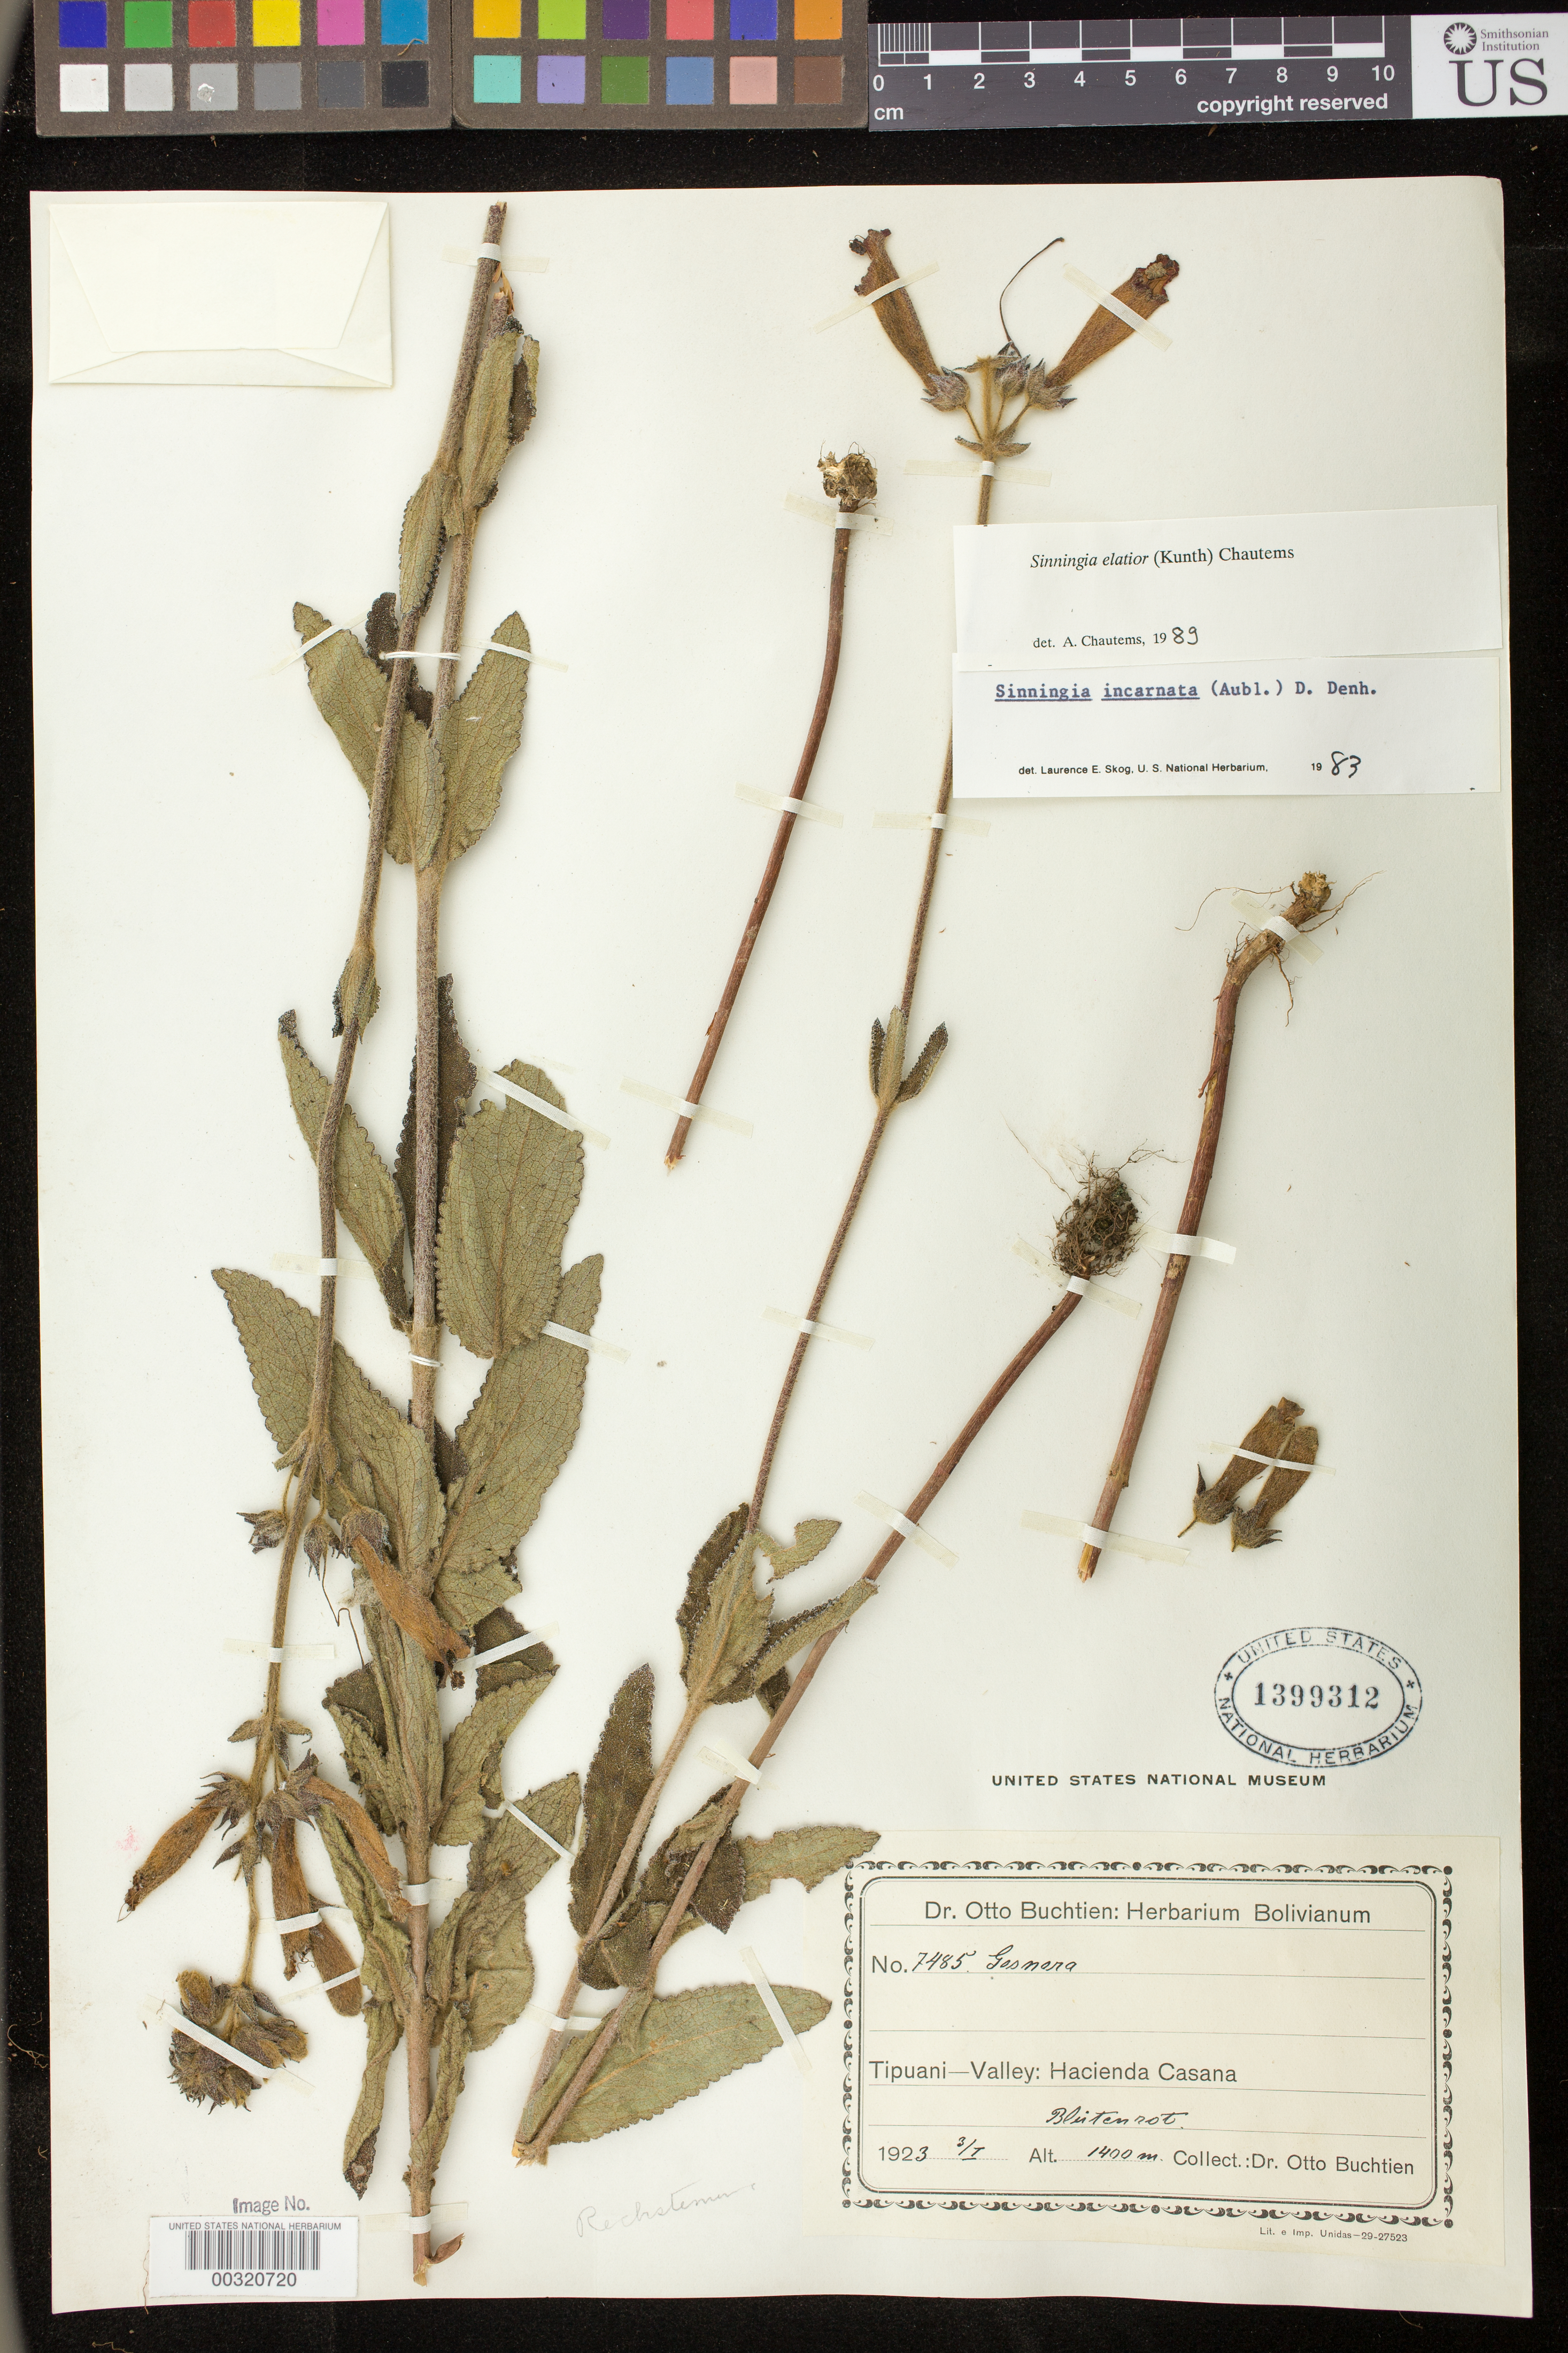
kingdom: Plantae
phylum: Tracheophyta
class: Magnoliopsida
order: Lamiales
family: Gesneriaceae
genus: Sinningia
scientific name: Sinningia elatior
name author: (Kunth) Chautems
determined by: Chautems, A. P.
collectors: O. Buchtien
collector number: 7485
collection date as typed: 03 Jan 1923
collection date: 1923-01-03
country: Bolivia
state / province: La Paz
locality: Tipuani--Valley: Hacienda Casana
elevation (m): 1400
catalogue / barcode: US 1399312